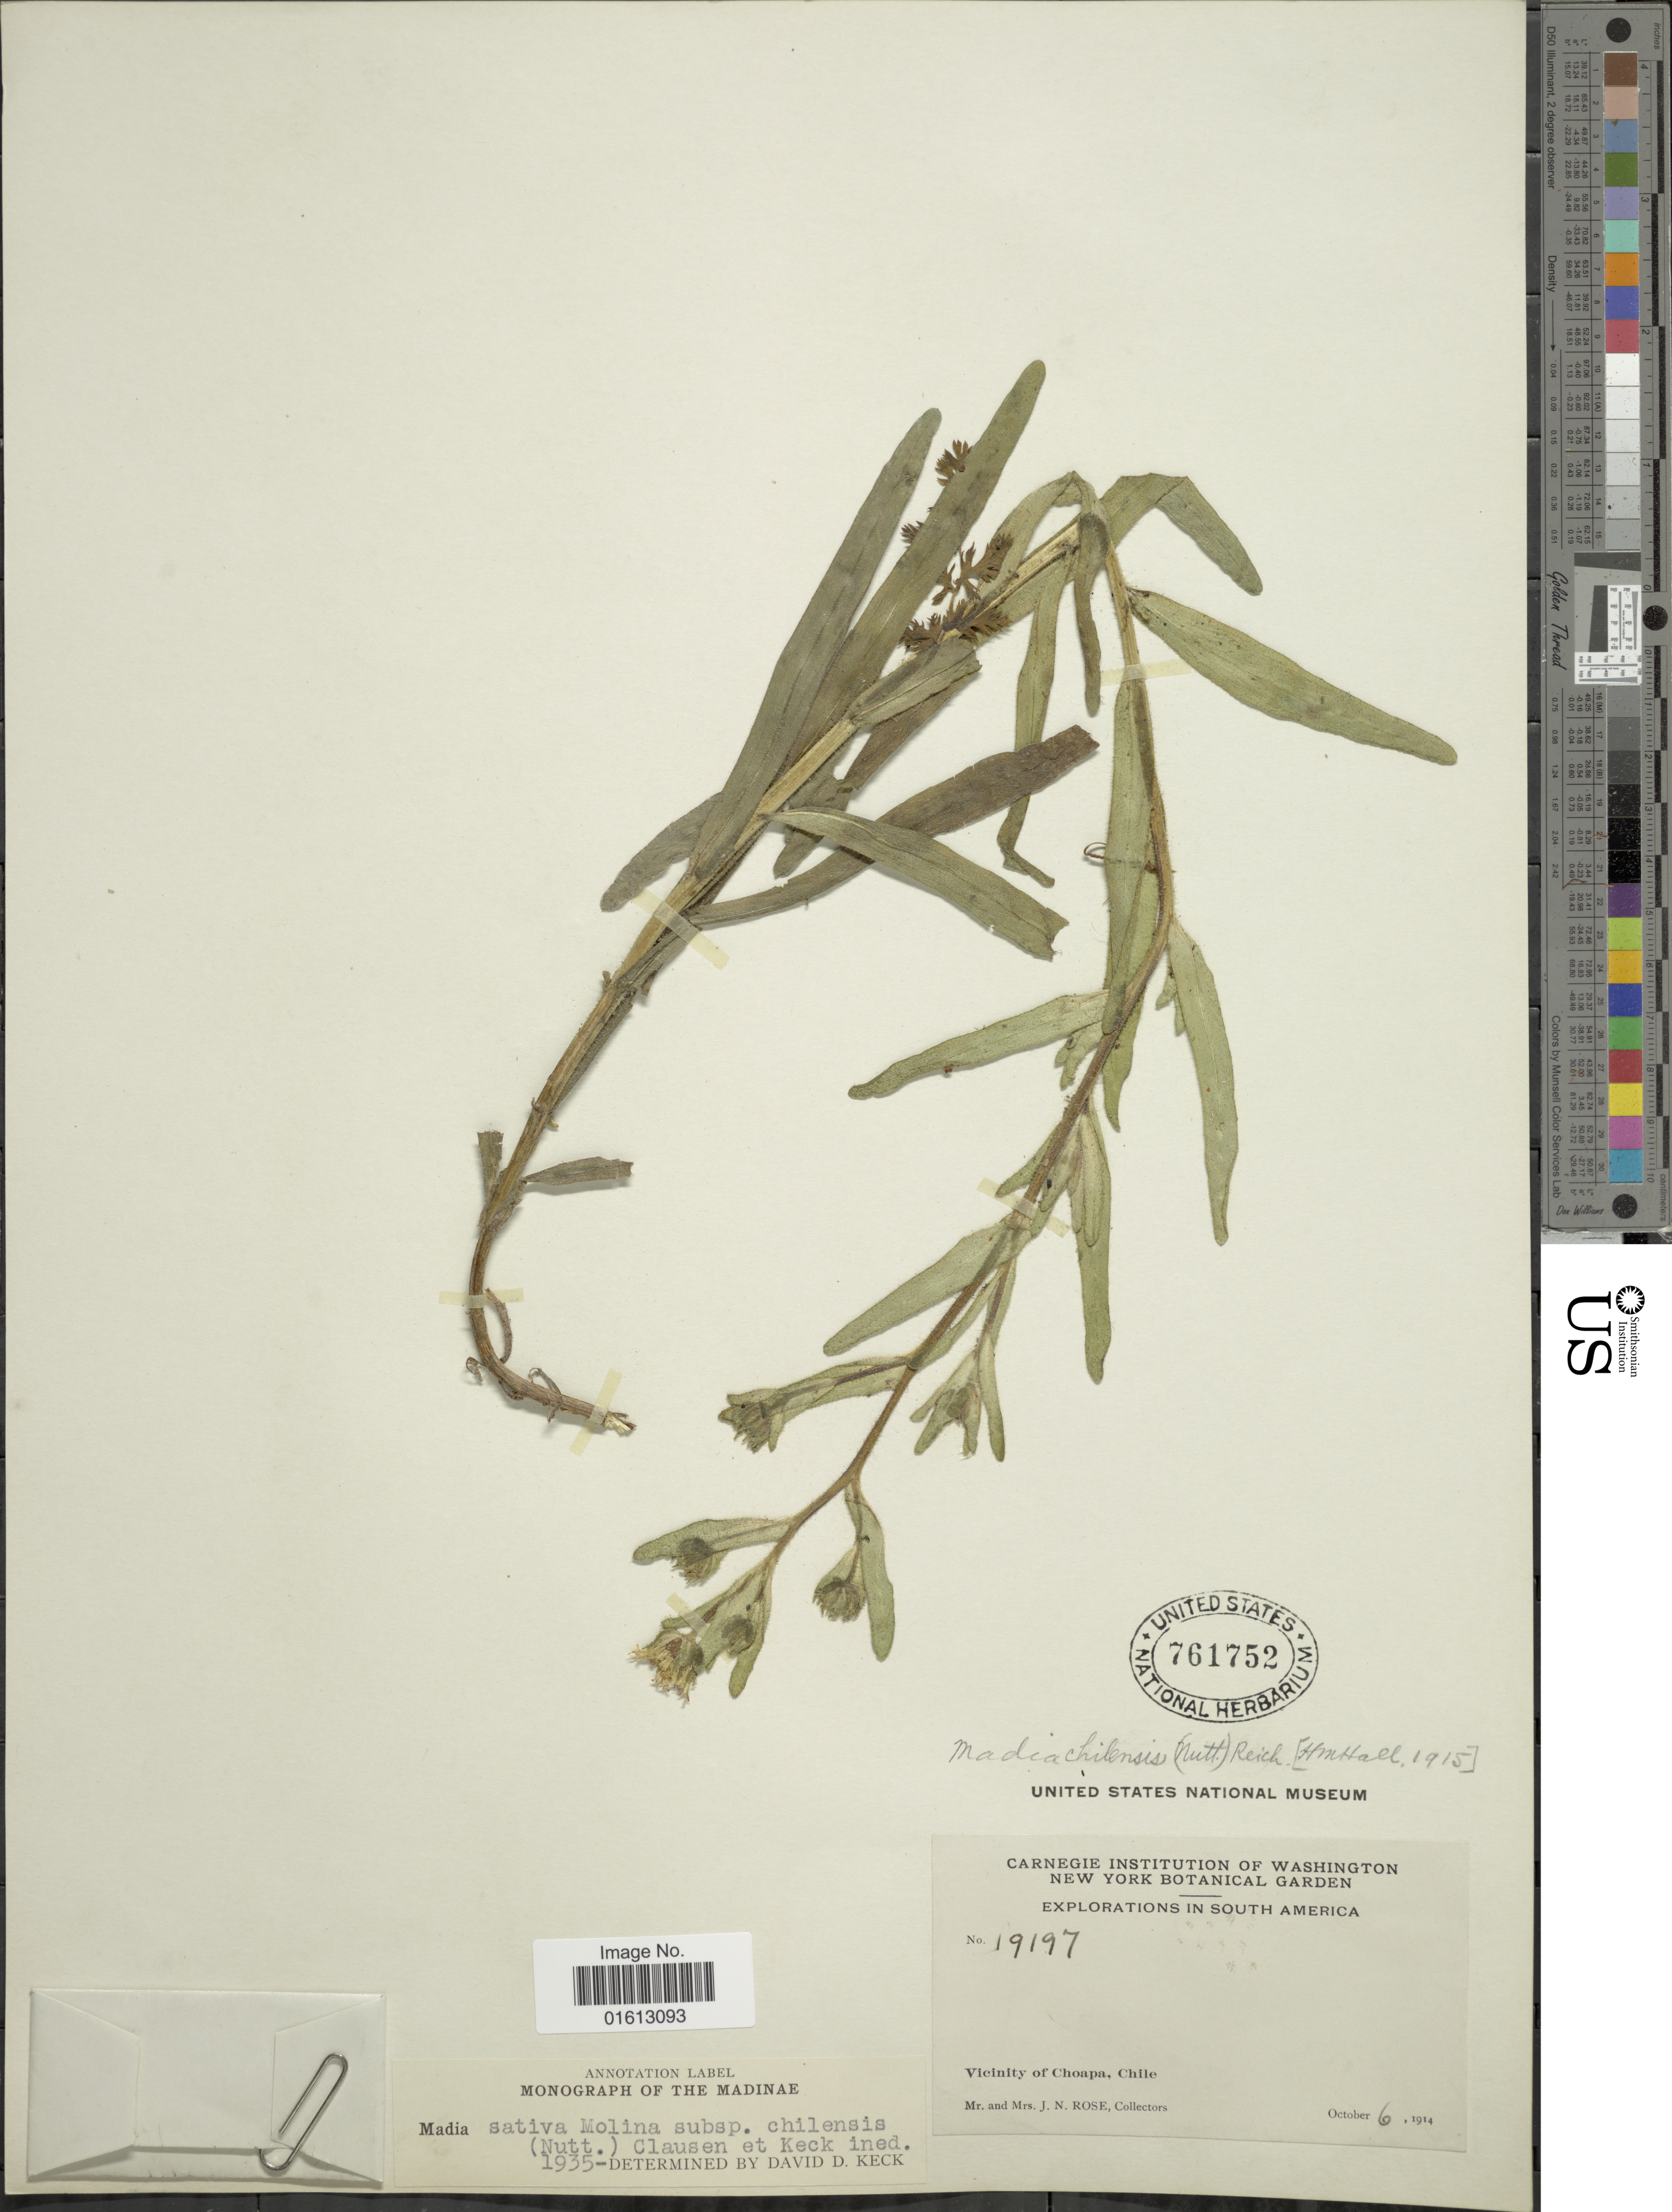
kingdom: Plantae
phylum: Tracheophyta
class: Magnoliopsida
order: Asterales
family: Asteraceae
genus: Madia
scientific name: Madia chilensis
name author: (Nutt.) Reiche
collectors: J. N. Rose & L. B. Rose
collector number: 19197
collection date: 1914-10-06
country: Chile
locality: Chile, in South America, Vicinity of Choapa.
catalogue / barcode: US 761752